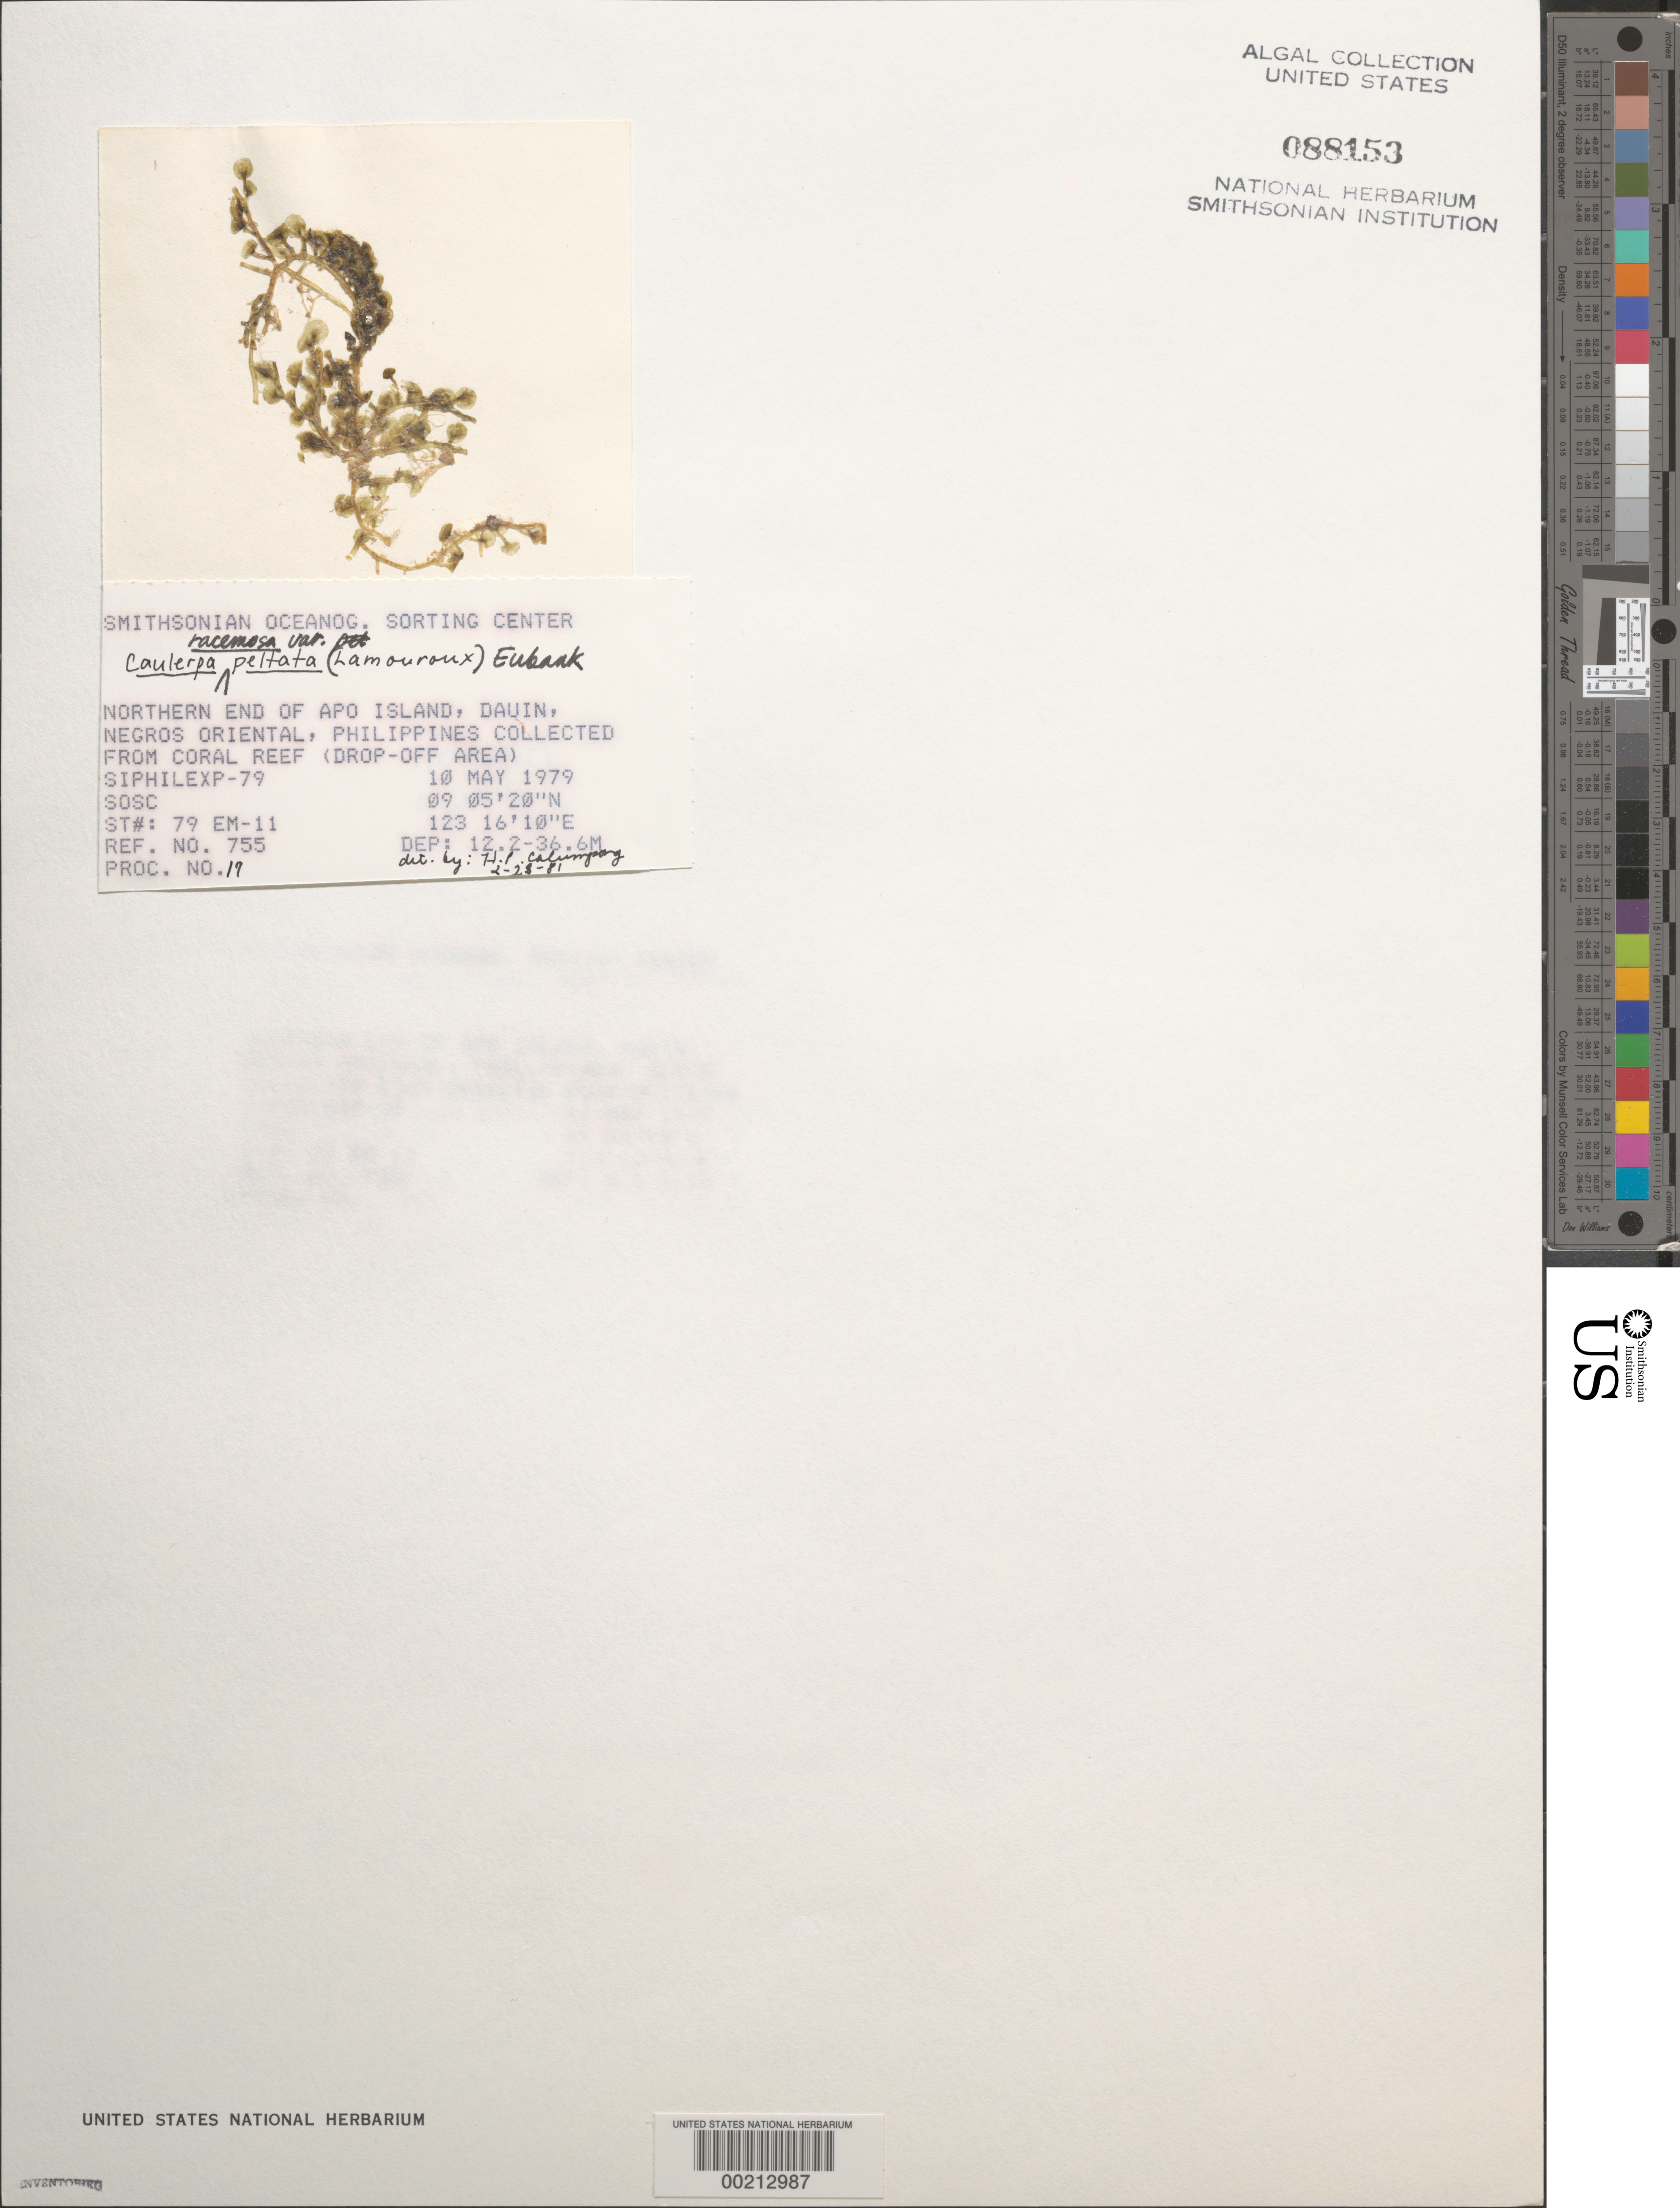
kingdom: Plantae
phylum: Chlorophyta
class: Ulvophyceae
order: Bryopsidales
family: Caulerpaceae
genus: Caulerpa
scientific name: Caulerpa racemosa var. peltata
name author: (J.V.Lamouroux) Eubank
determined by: Calumpong, H. P.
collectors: SOSC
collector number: Station 79 Em-11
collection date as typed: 10 May 1979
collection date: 1979-05-10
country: Philippines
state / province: Central Visayas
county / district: Negros Oriental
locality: Apo island, dauin, negros oriental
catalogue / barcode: US 88153